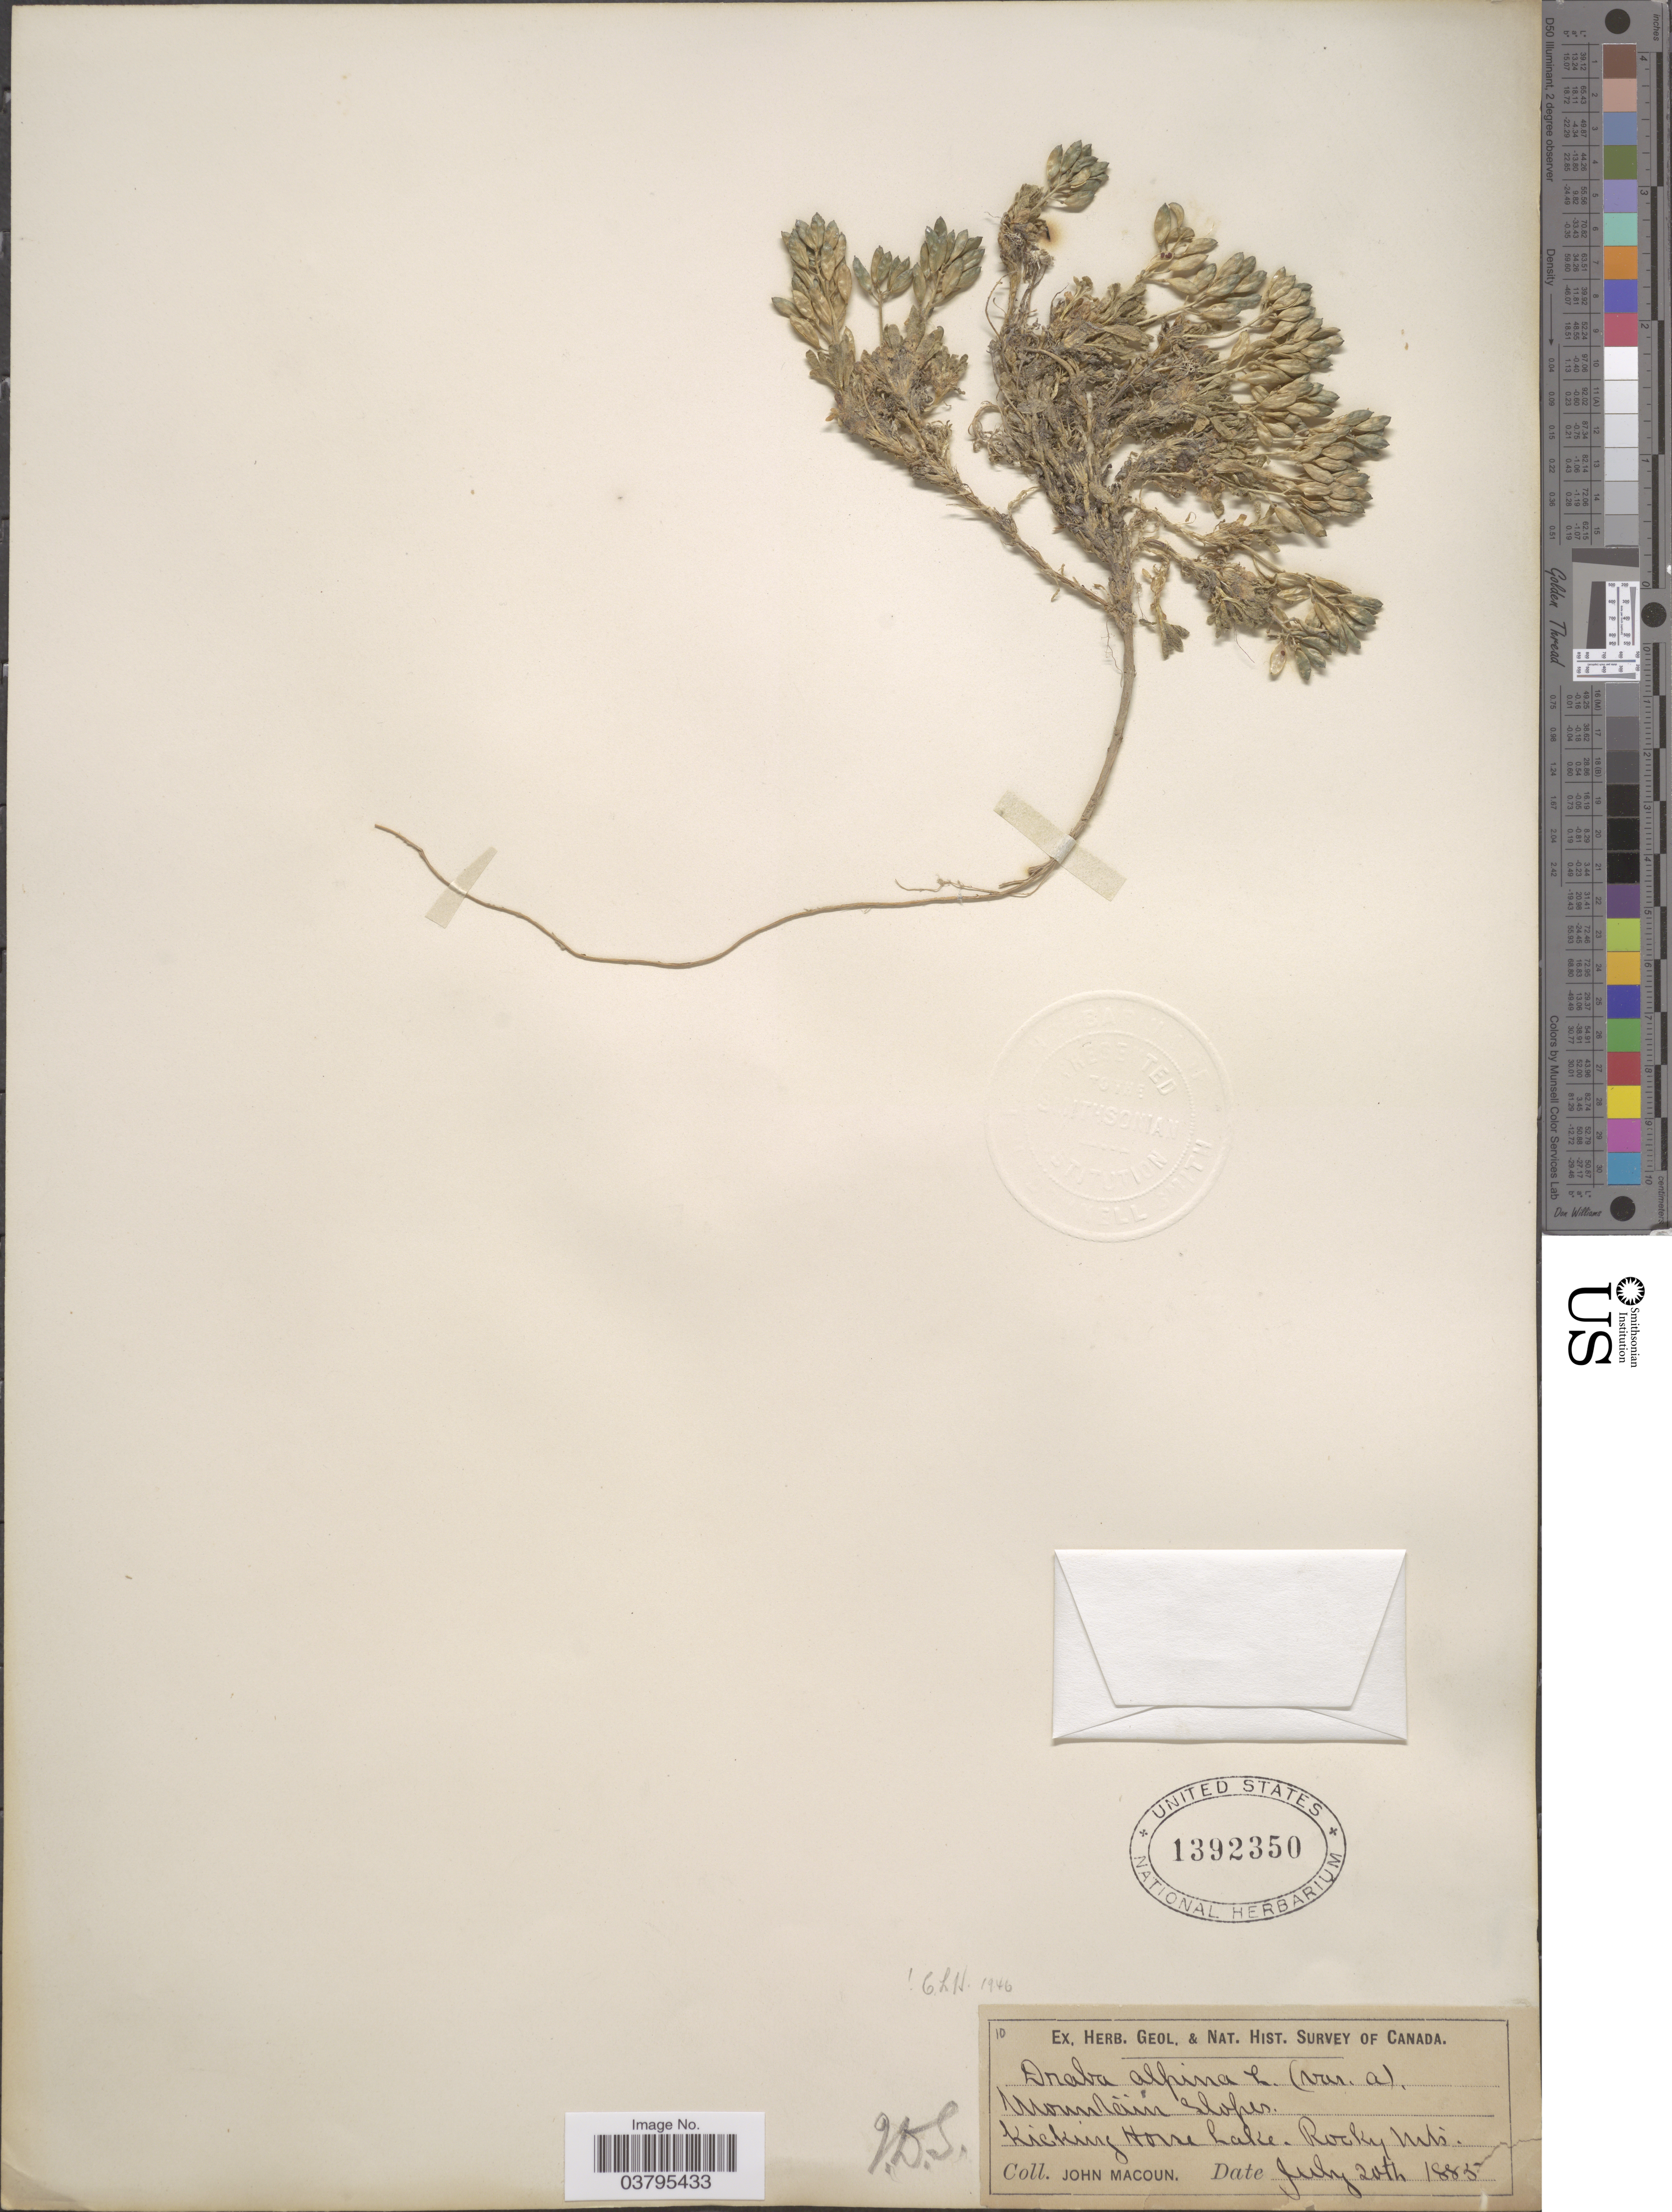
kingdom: Plantae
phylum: Tracheophyta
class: Magnoliopsida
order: Brassicales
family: Brassicaceae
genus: Draba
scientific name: Draba alpina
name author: L.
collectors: J. Macoun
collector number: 10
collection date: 1885-07-20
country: Canada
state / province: British Columbia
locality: Mountain slopes. Kicking Horse Lake. Rocky Mts.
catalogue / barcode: US 1392350